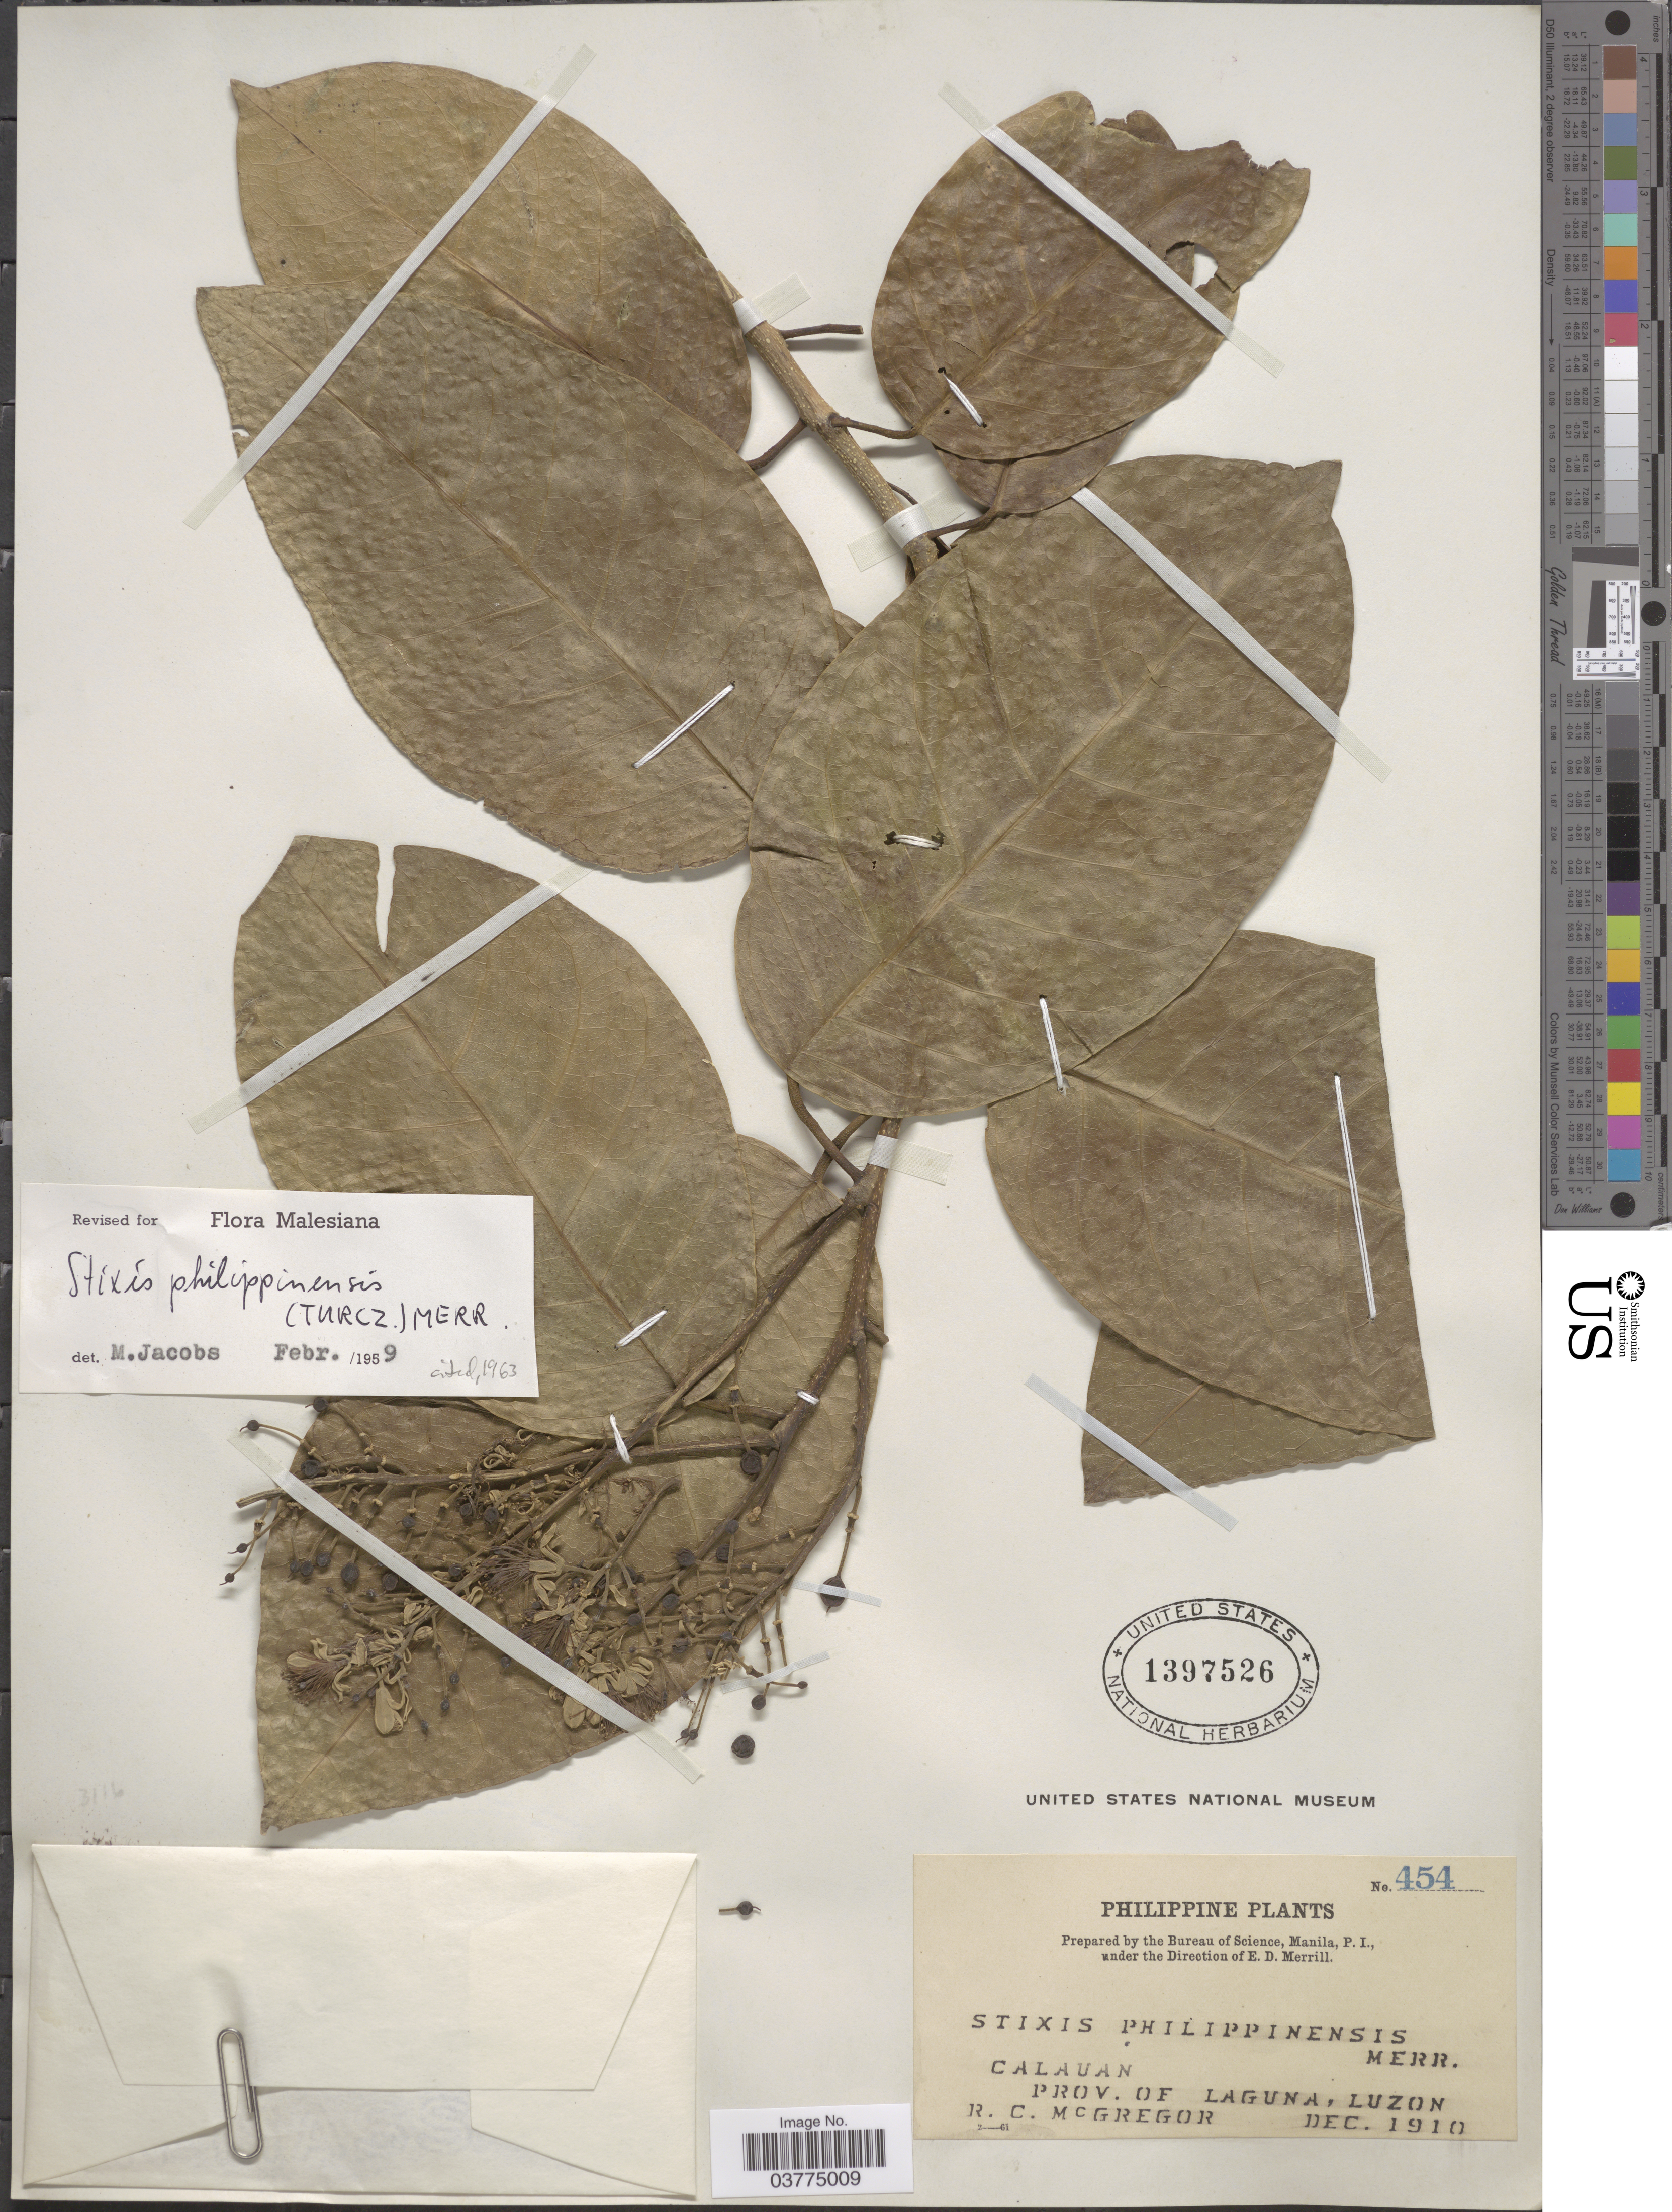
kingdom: Plantae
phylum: Tracheophyta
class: Magnoliopsida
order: Brassicales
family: Stixaceae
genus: Stixis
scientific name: Stixis philippinensis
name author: (Turcz.) Merr.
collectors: R. C. McGregor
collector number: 454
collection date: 1910-12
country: Philippines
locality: Calauan, Prov. of Laguna, Luzon.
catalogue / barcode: US 1397526